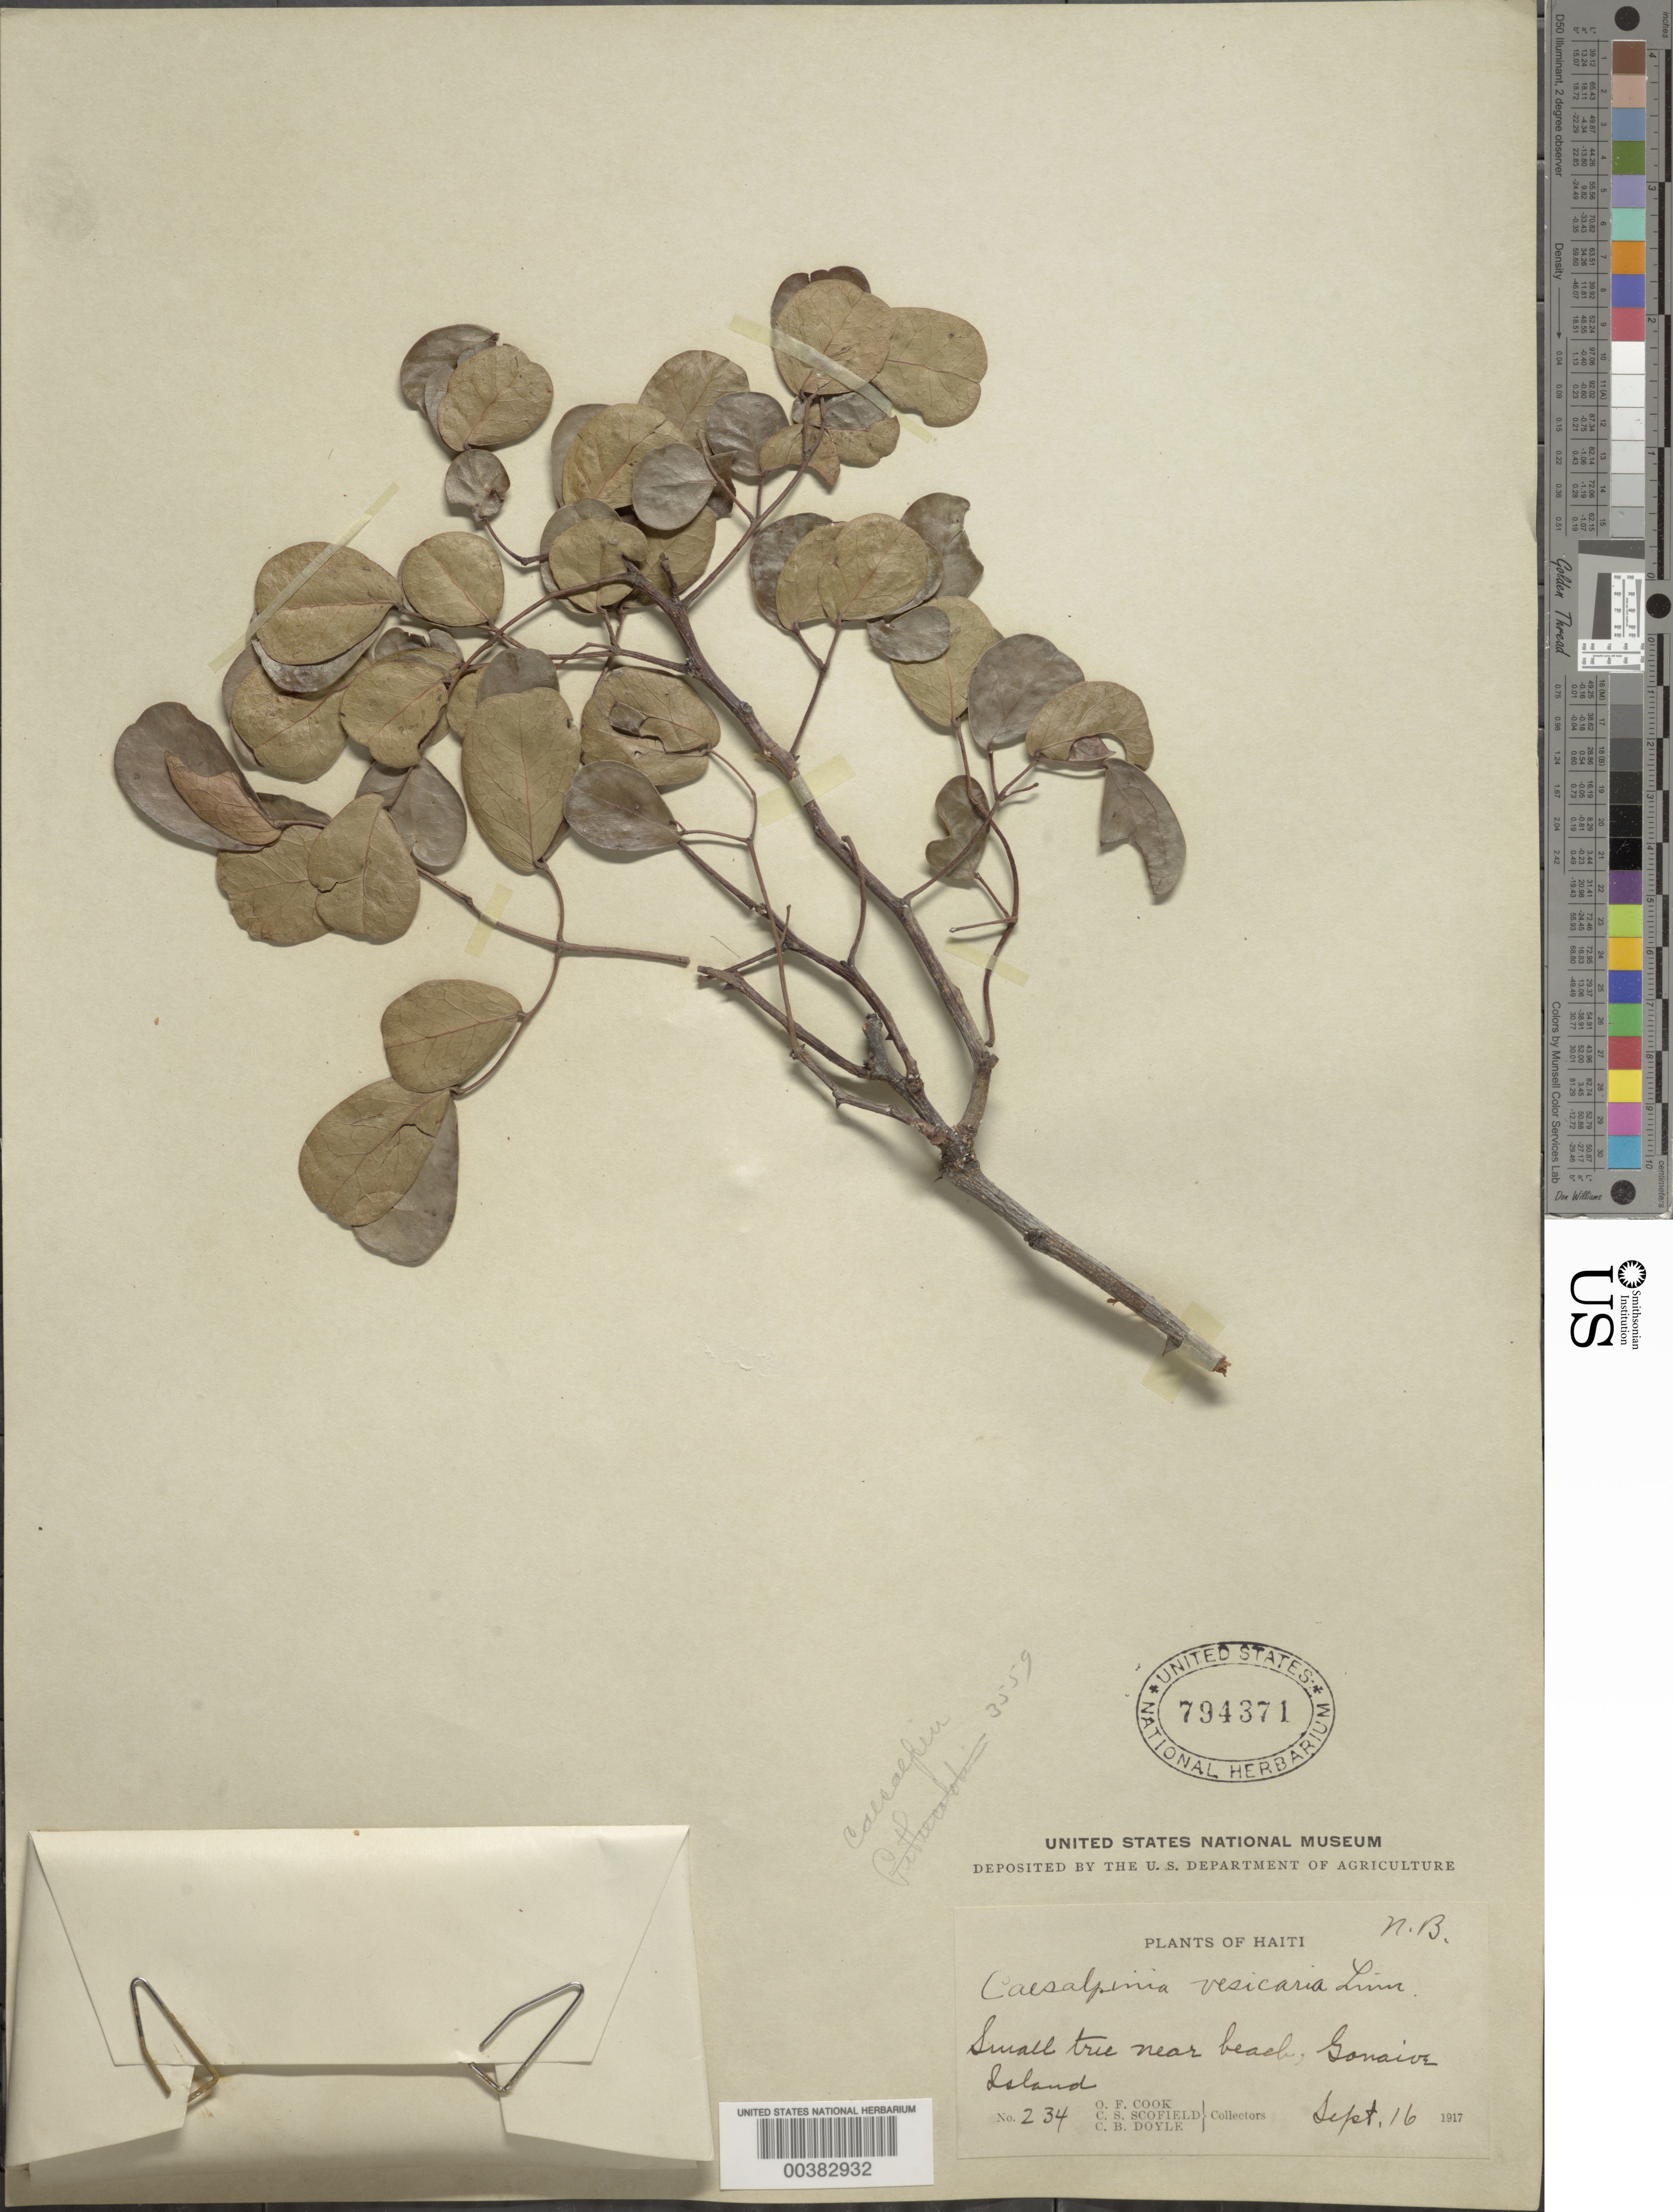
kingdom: Plantae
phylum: Tracheophyta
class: Magnoliopsida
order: Fabales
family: Fabaceae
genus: Tara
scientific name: Tara vesicaria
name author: (L.) Molinari et al.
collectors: O. F. Cook, C. Scofield & C. Doyle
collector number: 234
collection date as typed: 16 Sep 1917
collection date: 1917-09-16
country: Haiti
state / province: Ouest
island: Gonave Island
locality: Near beach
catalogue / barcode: US 794371